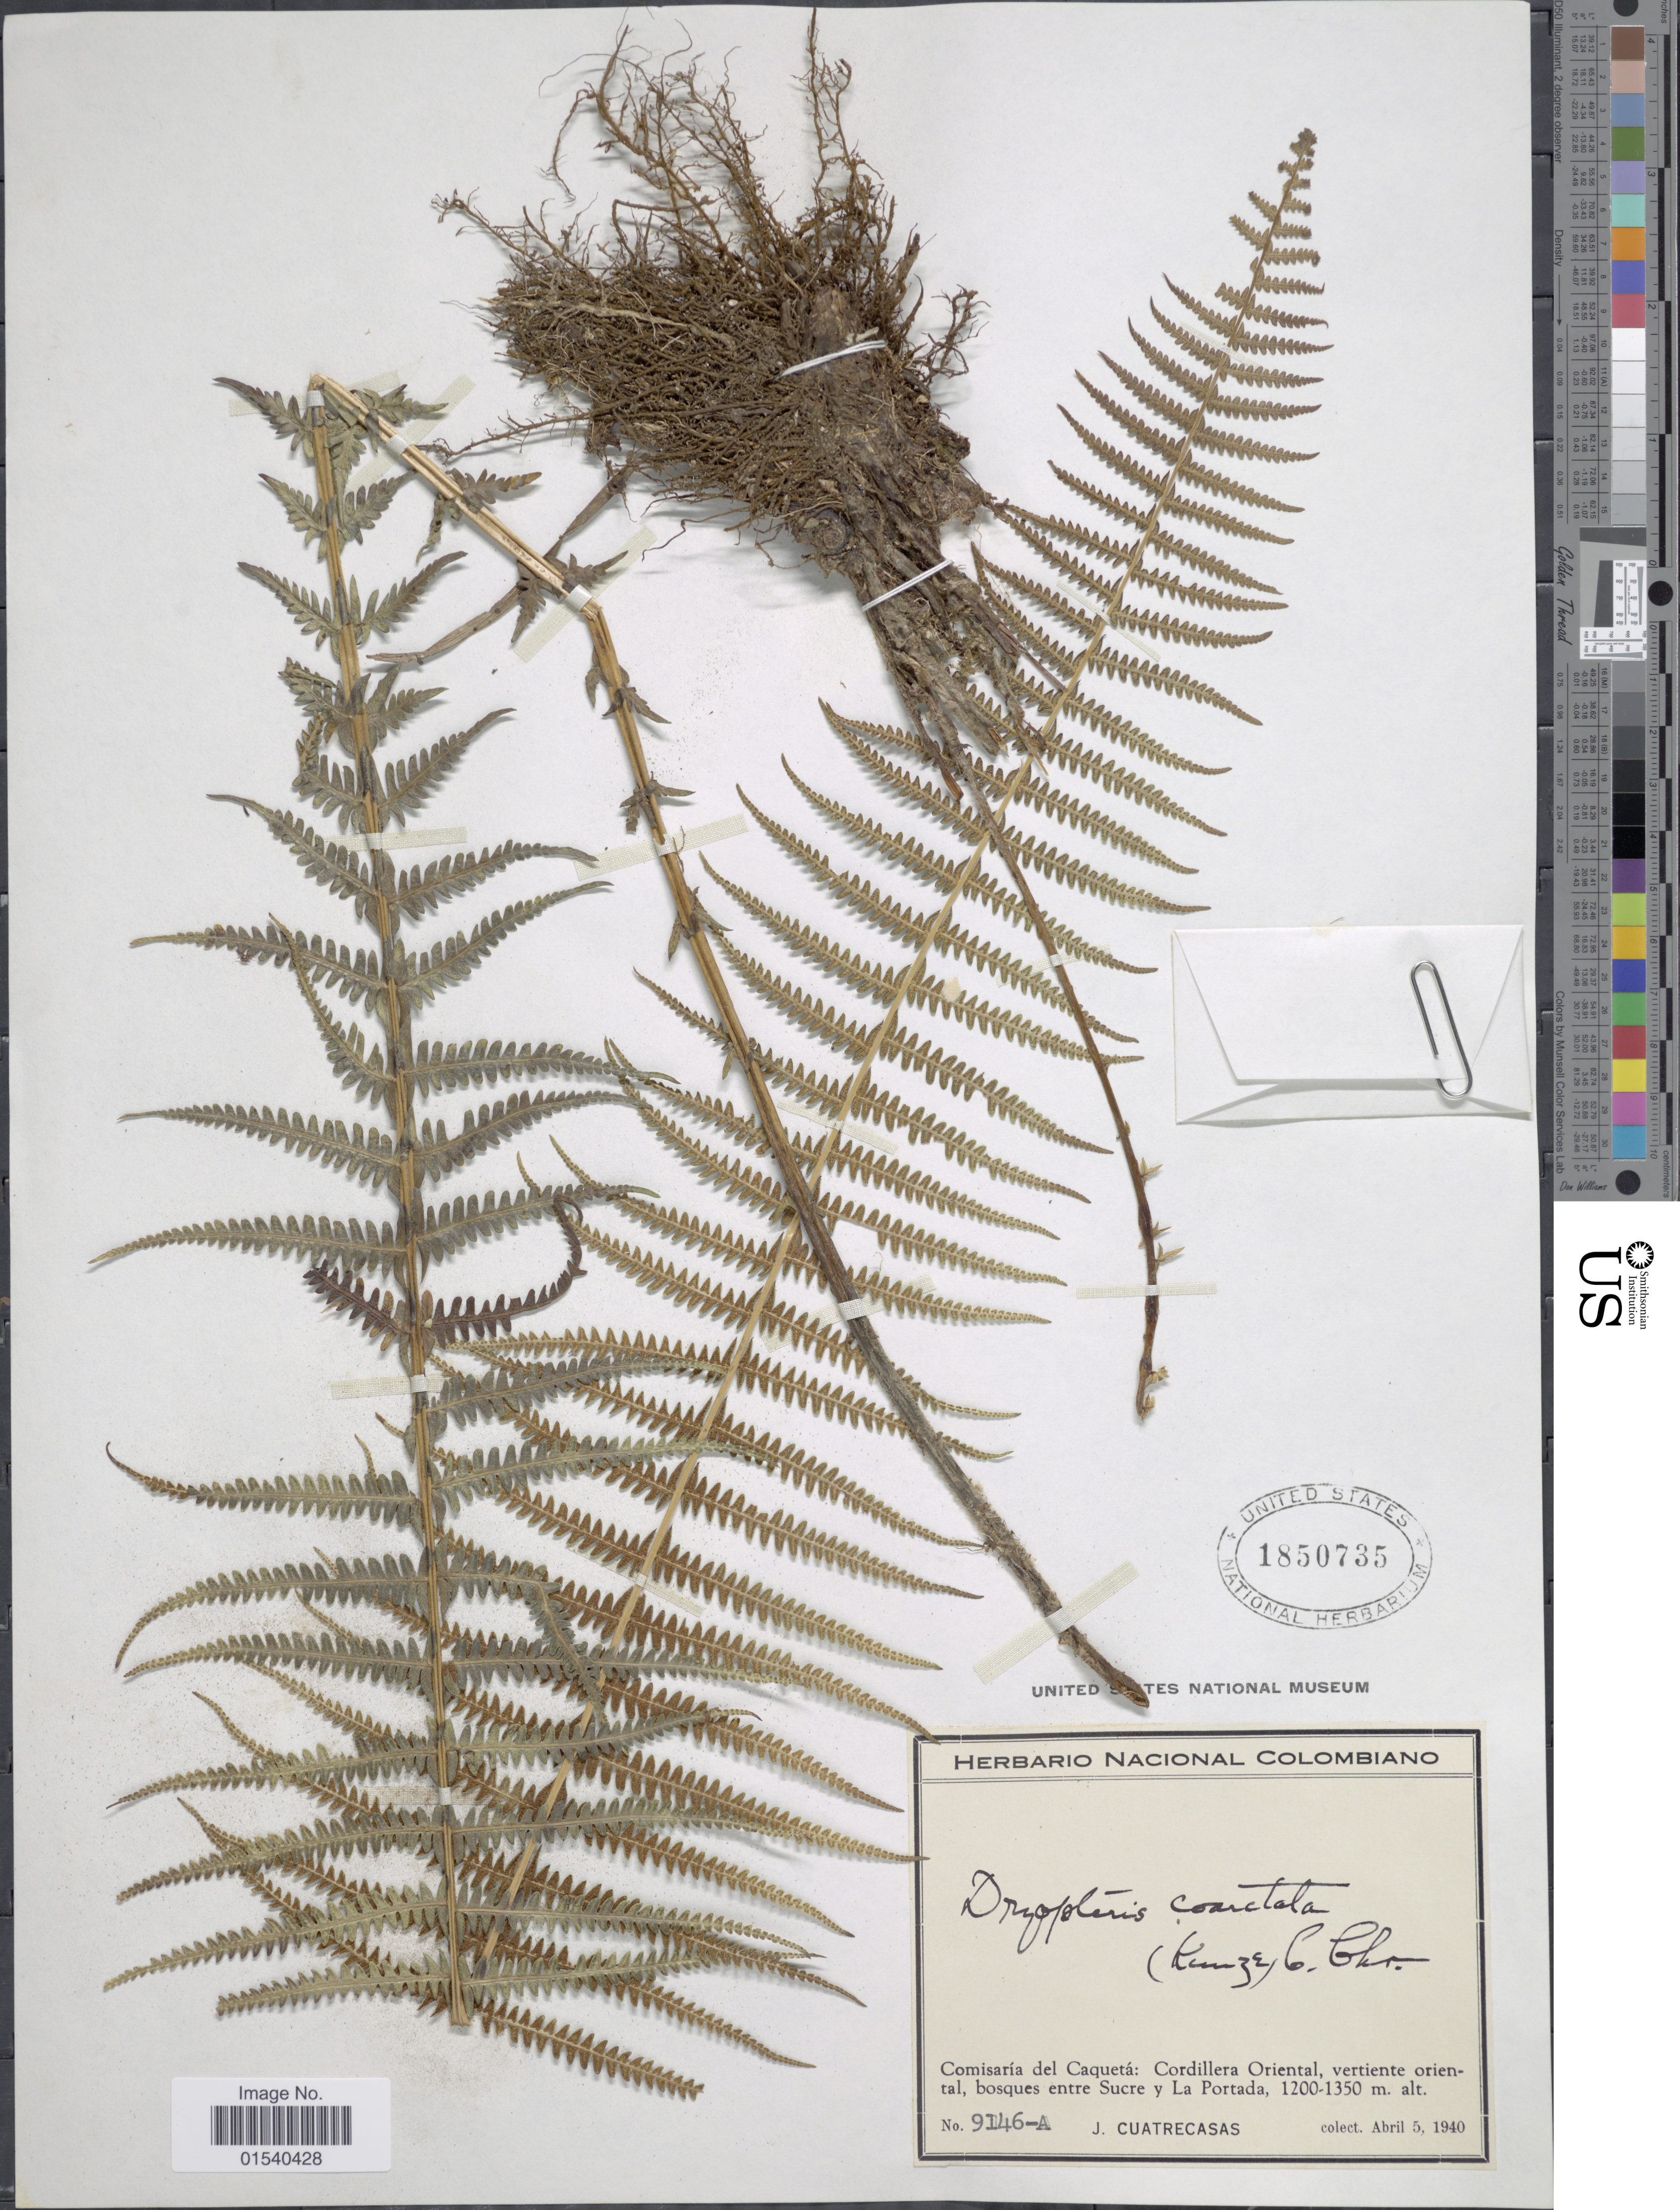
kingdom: Plantae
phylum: Tracheophyta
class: Polypodiopsida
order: Polypodiales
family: Thelypteridaceae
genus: Amauropelta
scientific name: Amauropelta opposita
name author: (Vahl) Pic. Serm.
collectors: J. Cuatrecasas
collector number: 9146-A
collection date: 1940-04-05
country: Colombia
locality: Comisaría del Caquetá: Cordillera Oriental, vertiente oriental, bosques entre Sucre y La Portada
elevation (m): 1200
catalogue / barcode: US 1850735